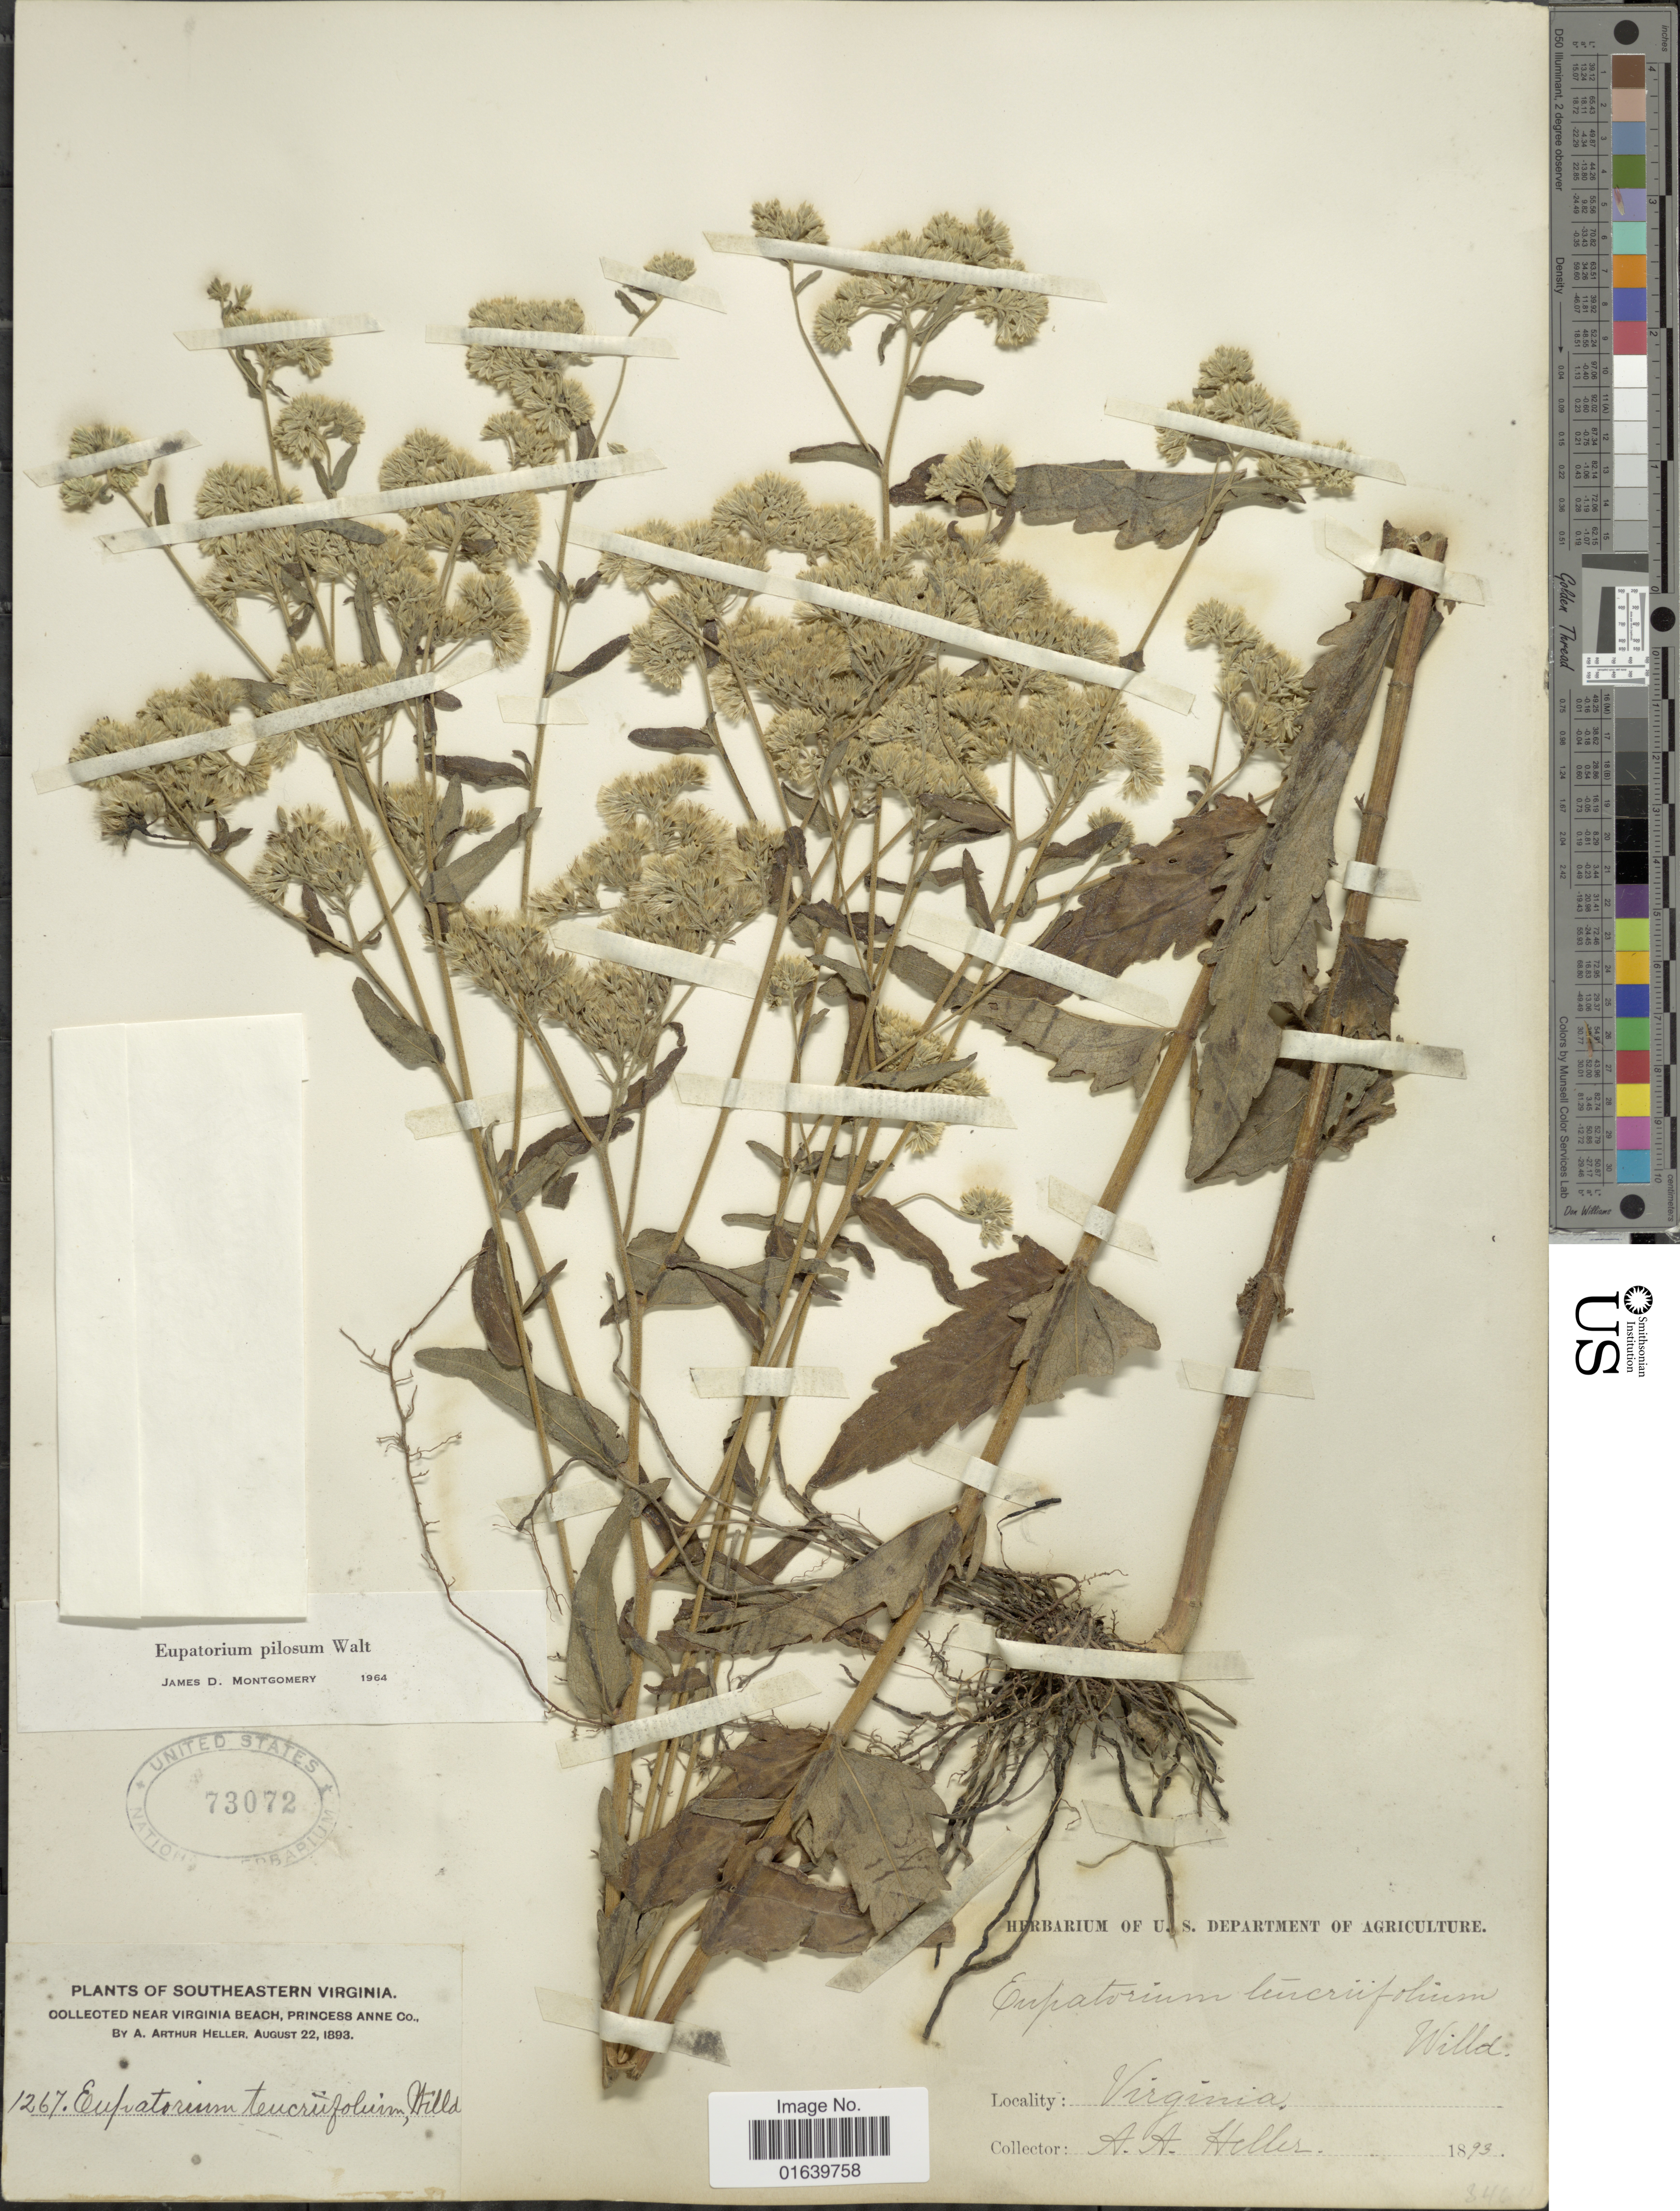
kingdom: Plantae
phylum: Tracheophyta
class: Magnoliopsida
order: Asterales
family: Asteraceae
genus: Eupatorium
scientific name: Eupatorium pilosum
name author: Walter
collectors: A. A. Heller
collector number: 1267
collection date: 1893-08-22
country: United States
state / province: Virginia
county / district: City of Virginia Beach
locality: Southeastern Virginia, near Virginia Beach, Princess Anne (=historic county name) County.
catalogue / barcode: US 73072